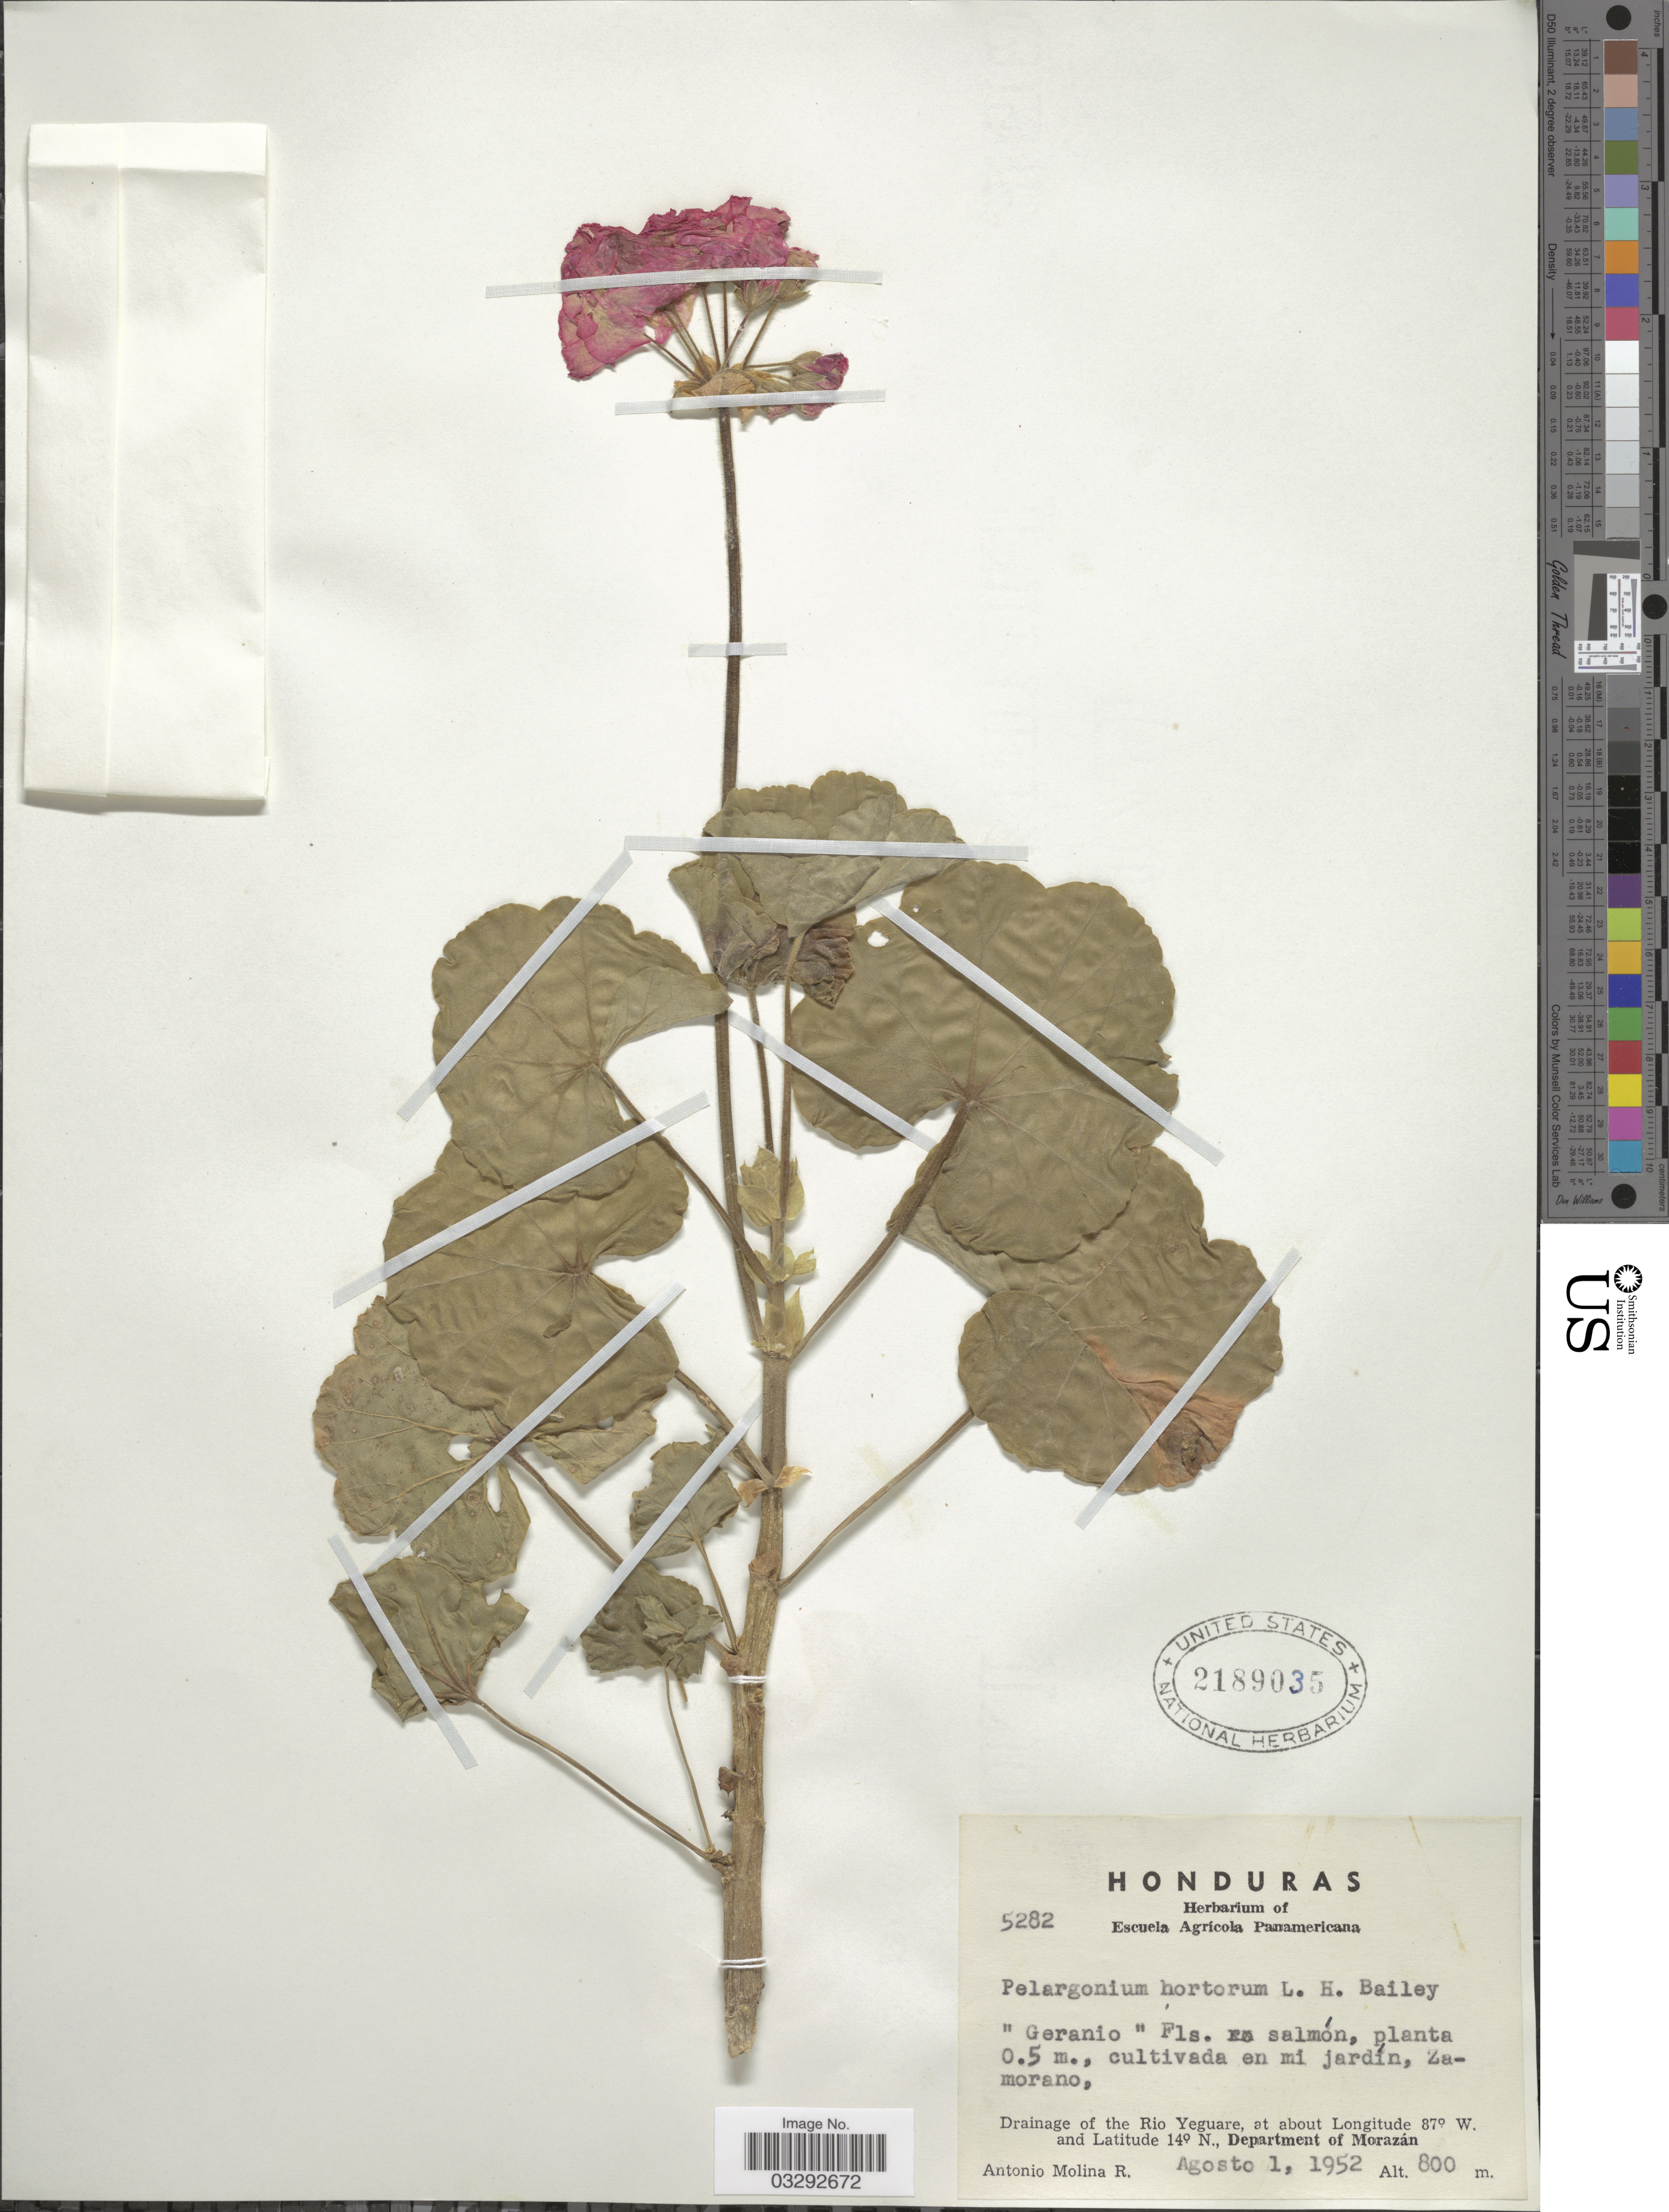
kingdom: Plantae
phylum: Tracheophyta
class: Magnoliopsida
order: Geraniales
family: Geraniaceae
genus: Pelargonium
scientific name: Pelargonium x hortorum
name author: L.H. Bailey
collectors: A. Molina R.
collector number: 5282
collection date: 1952-08-01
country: Honduras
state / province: Fco. Morazán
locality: Zamorano, Drainage of the Rio Yeguare, Department of Morazán.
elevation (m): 800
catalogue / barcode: US 2189035